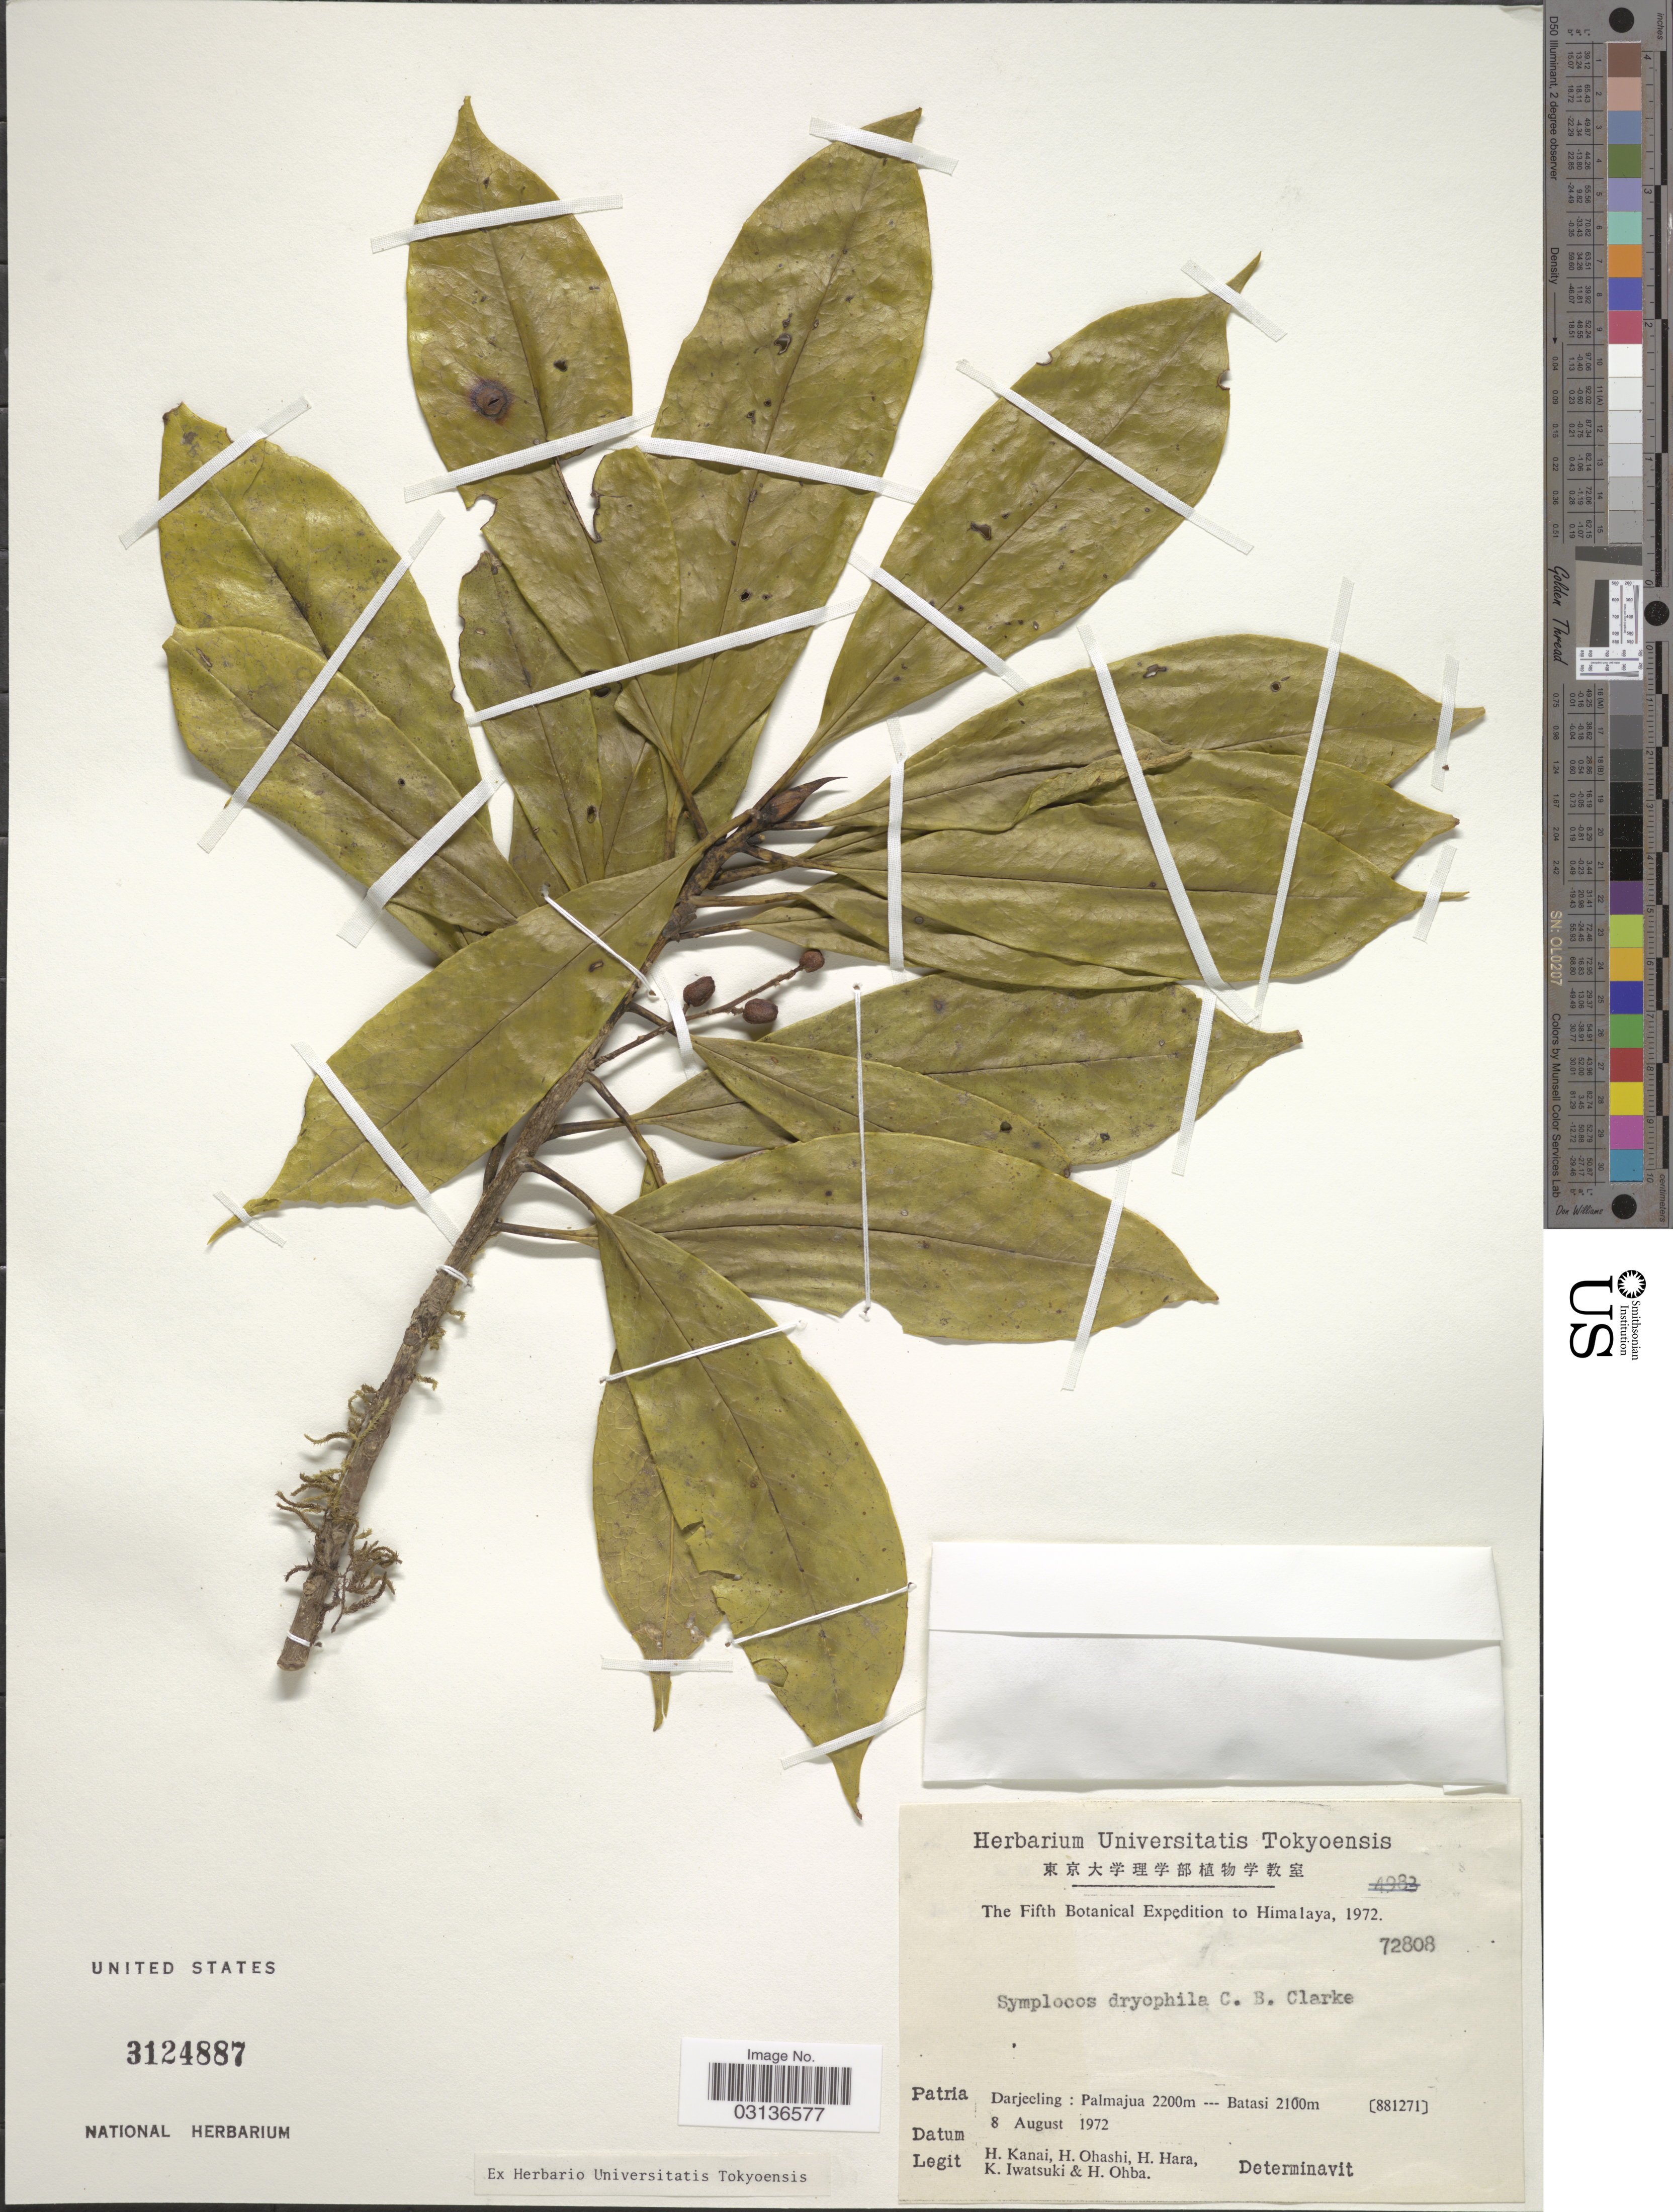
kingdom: Plantae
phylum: Tracheophyta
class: Magnoliopsida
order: Ericales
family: Symplocaceae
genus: Symplocos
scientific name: Symplocos dryophila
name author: C.B. Clarke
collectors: H. Kanai, H. Ohashi, H. Hara, K. Iwatsuki & H. Ohba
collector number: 72808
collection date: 1972-08-08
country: India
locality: Patria Darjeeling: Palmajua - Batasi. Himalaya.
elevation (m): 2100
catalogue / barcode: US 3124887